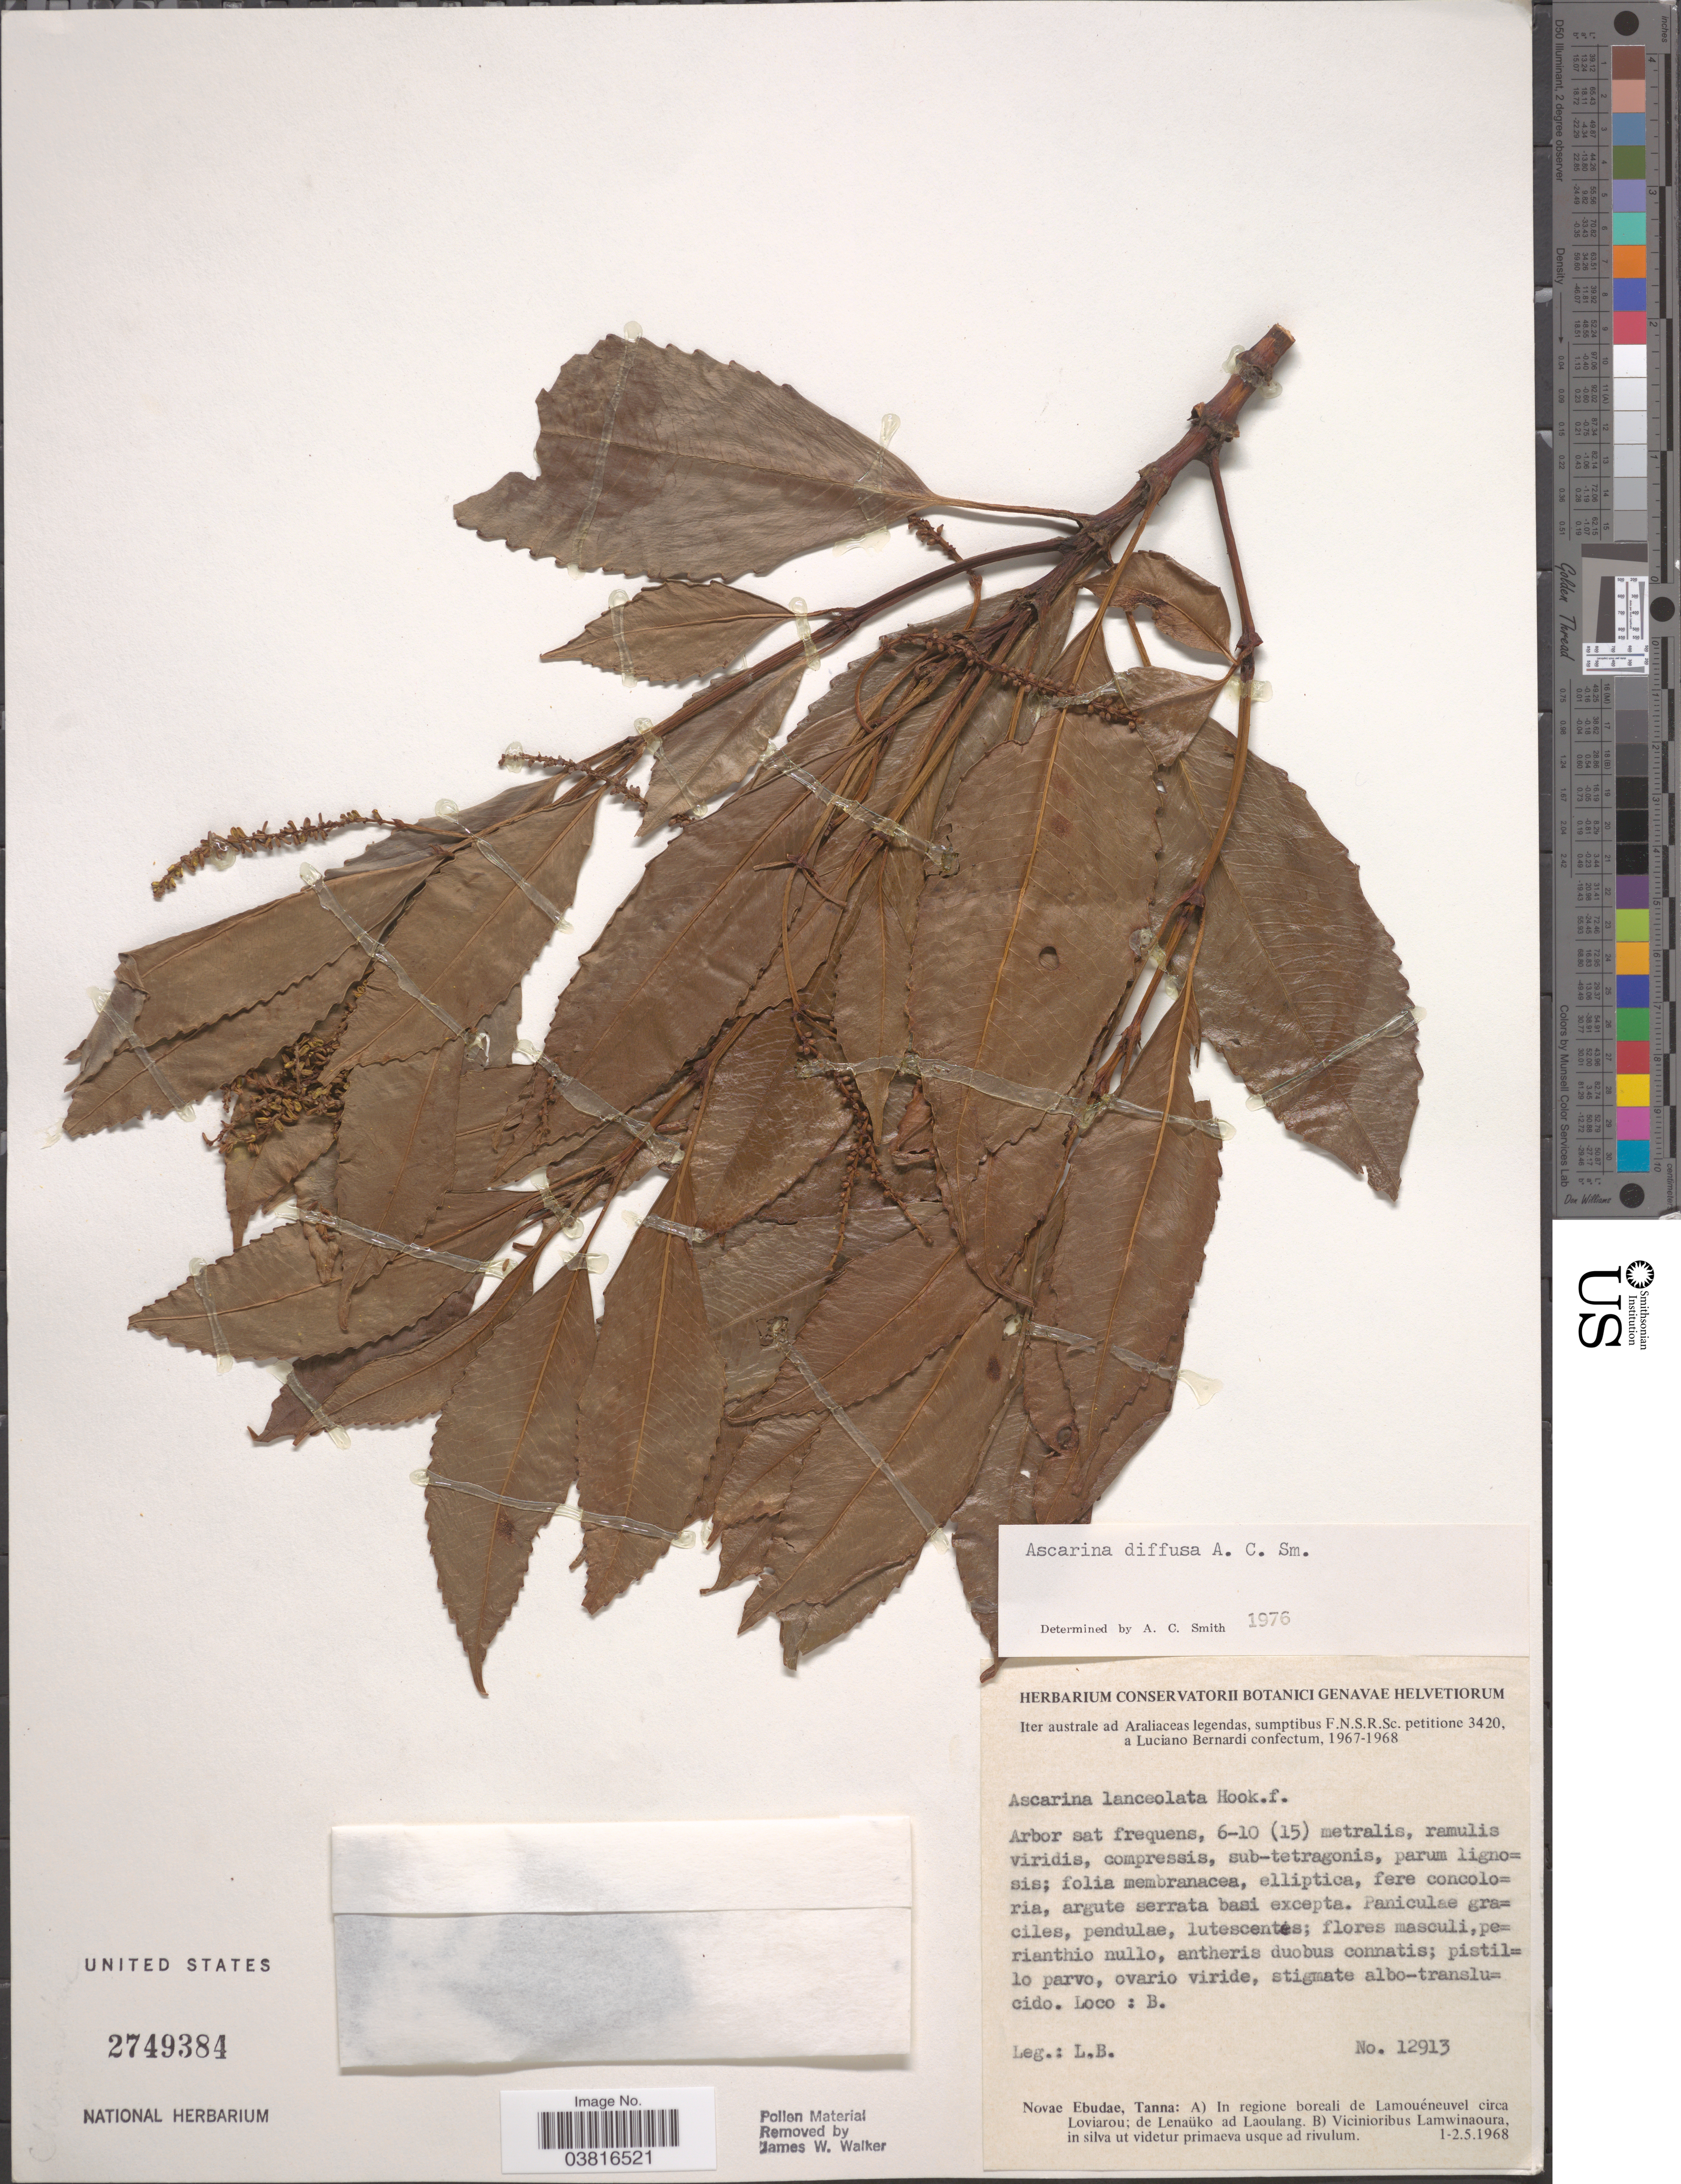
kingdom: Plantae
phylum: Tracheophyta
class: Magnoliopsida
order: Chloranthales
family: Chloranthaceae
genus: Ascarina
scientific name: Ascarina diffusa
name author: A.C. Sm.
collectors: L. Bernardi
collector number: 12913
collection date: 1968-05-01/1968-05-05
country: Vanuatu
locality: Novae Ebudae, Tanna. Vicinioribus Lamwinaoura.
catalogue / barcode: US 2749384